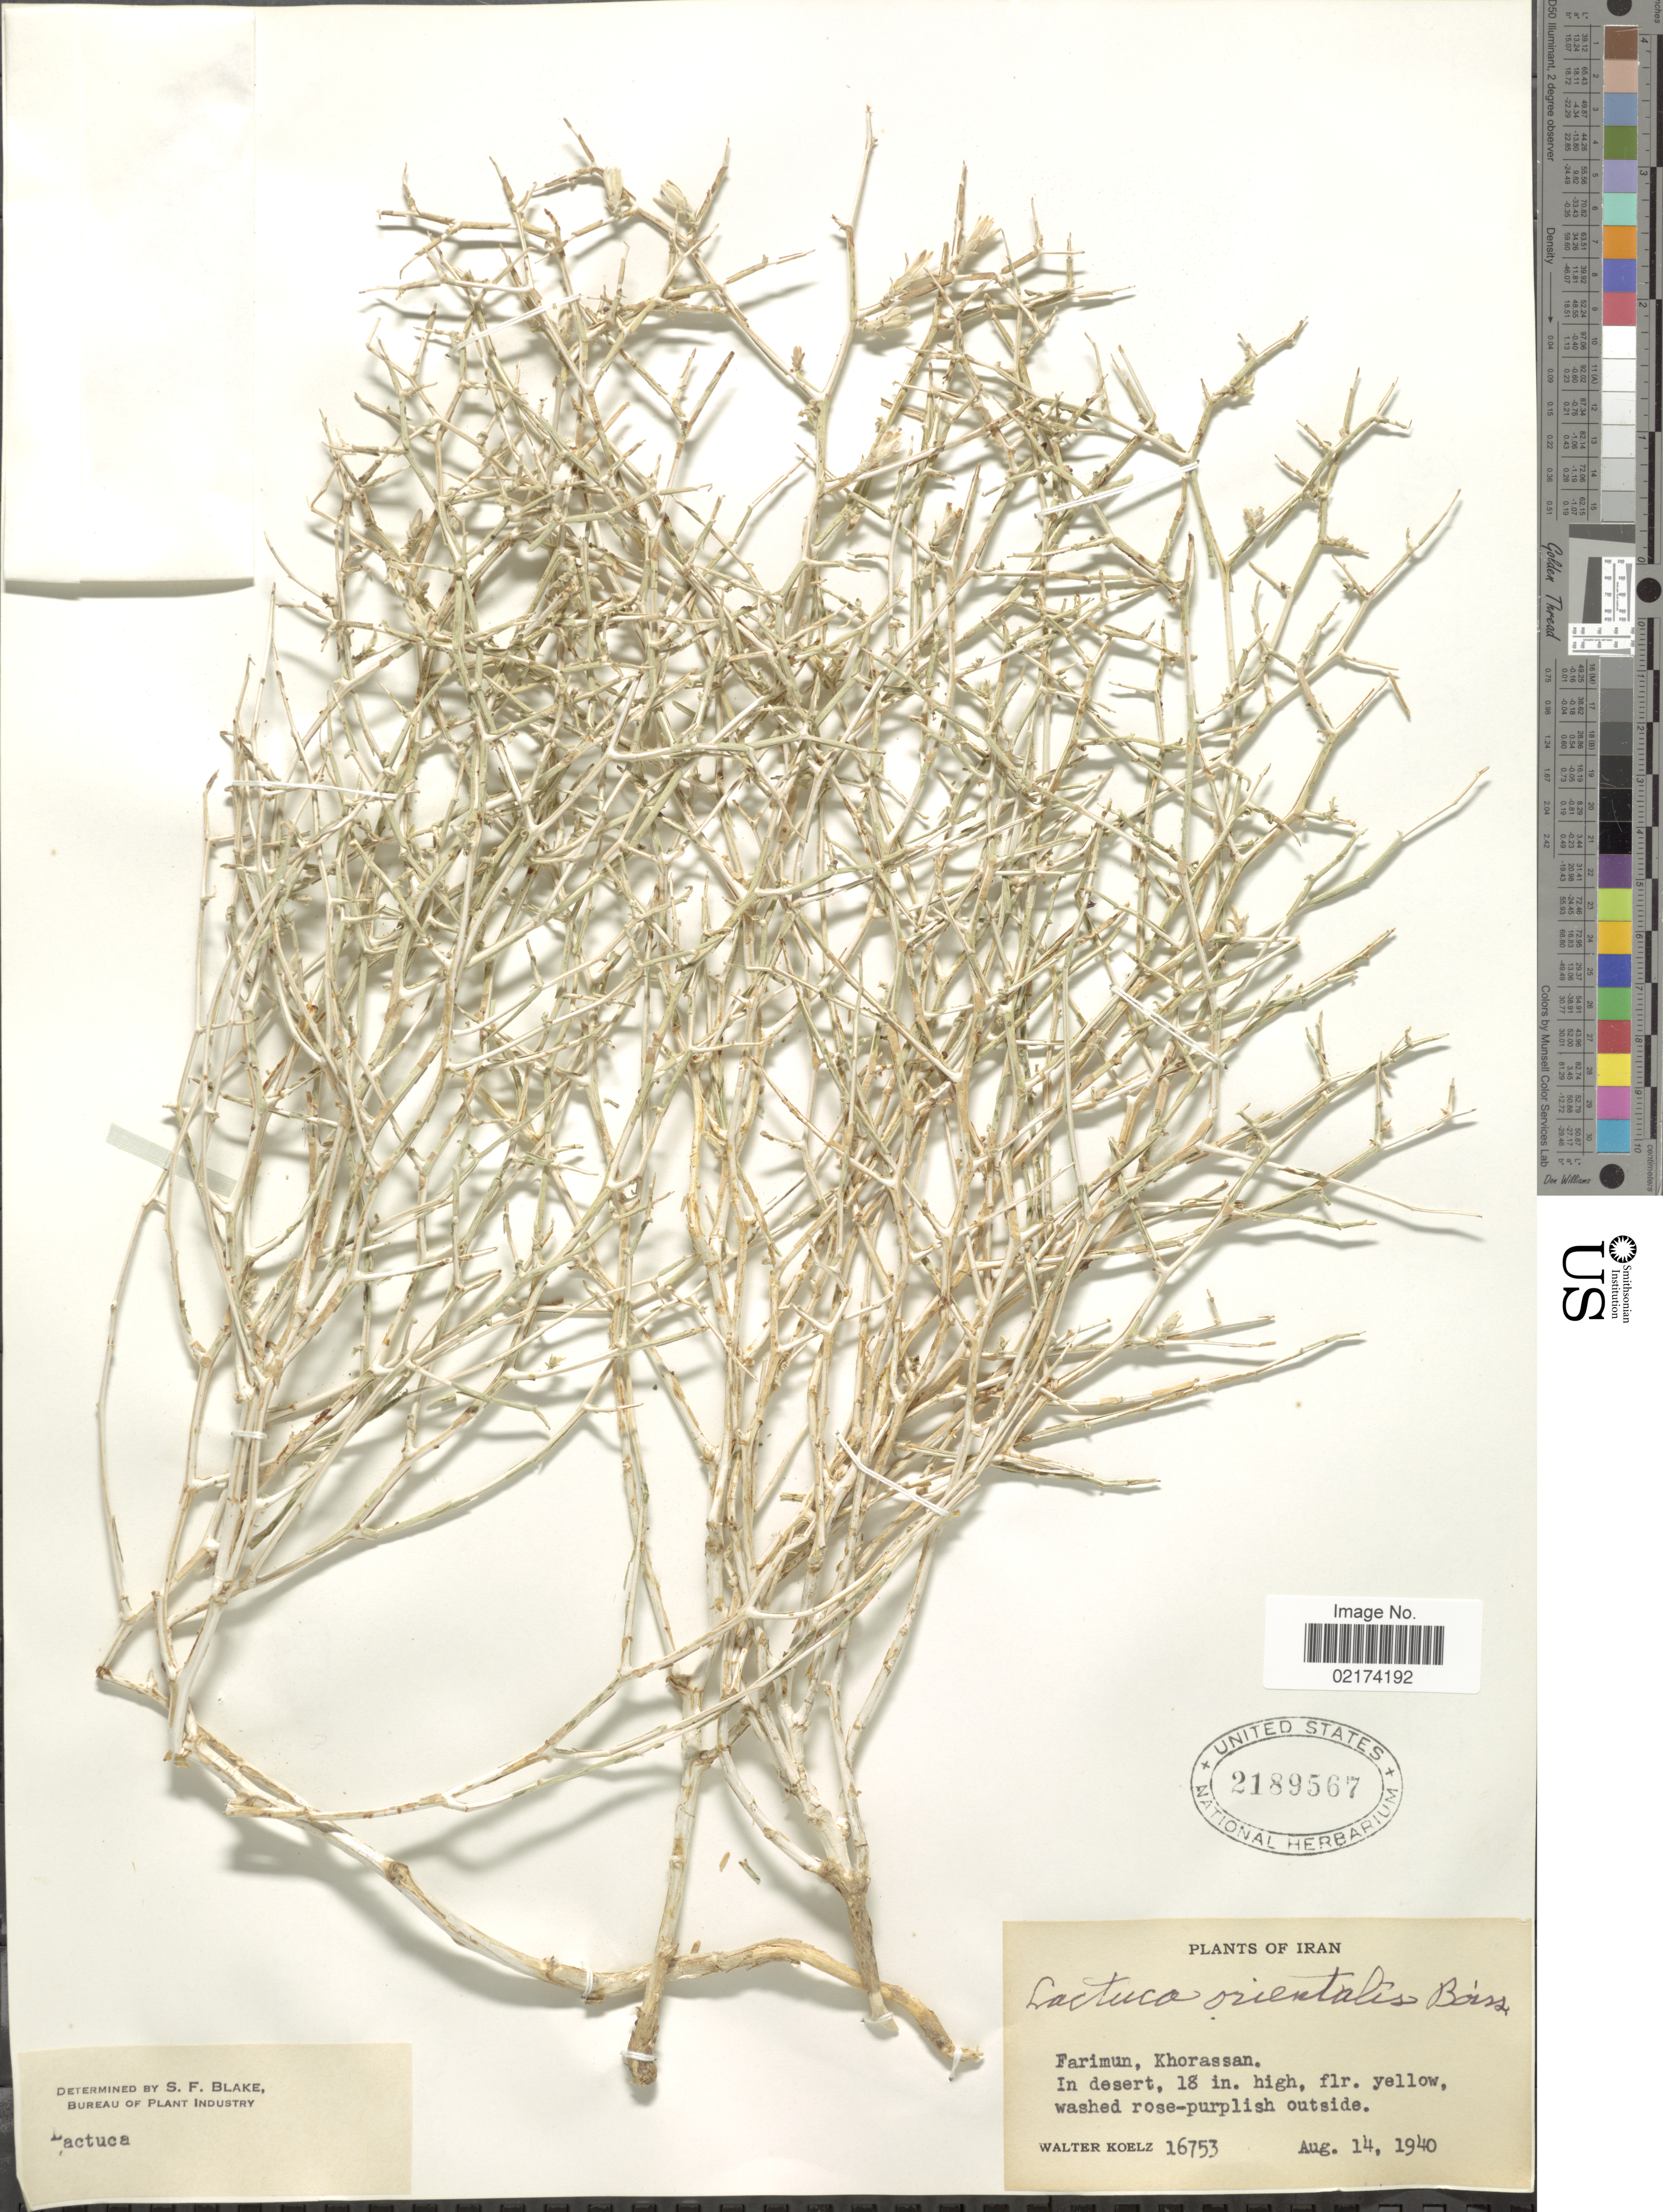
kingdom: Plantae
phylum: Tracheophyta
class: Magnoliopsida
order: Asterales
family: Asteraceae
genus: Lactuca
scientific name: Lactuca orientalis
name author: (Boiss.) Boiss.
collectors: W. N. Koelz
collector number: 16753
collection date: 1940-08-14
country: Iran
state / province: Khorasan [obsolete]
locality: Farimun, Khorassan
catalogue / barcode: US 2189567